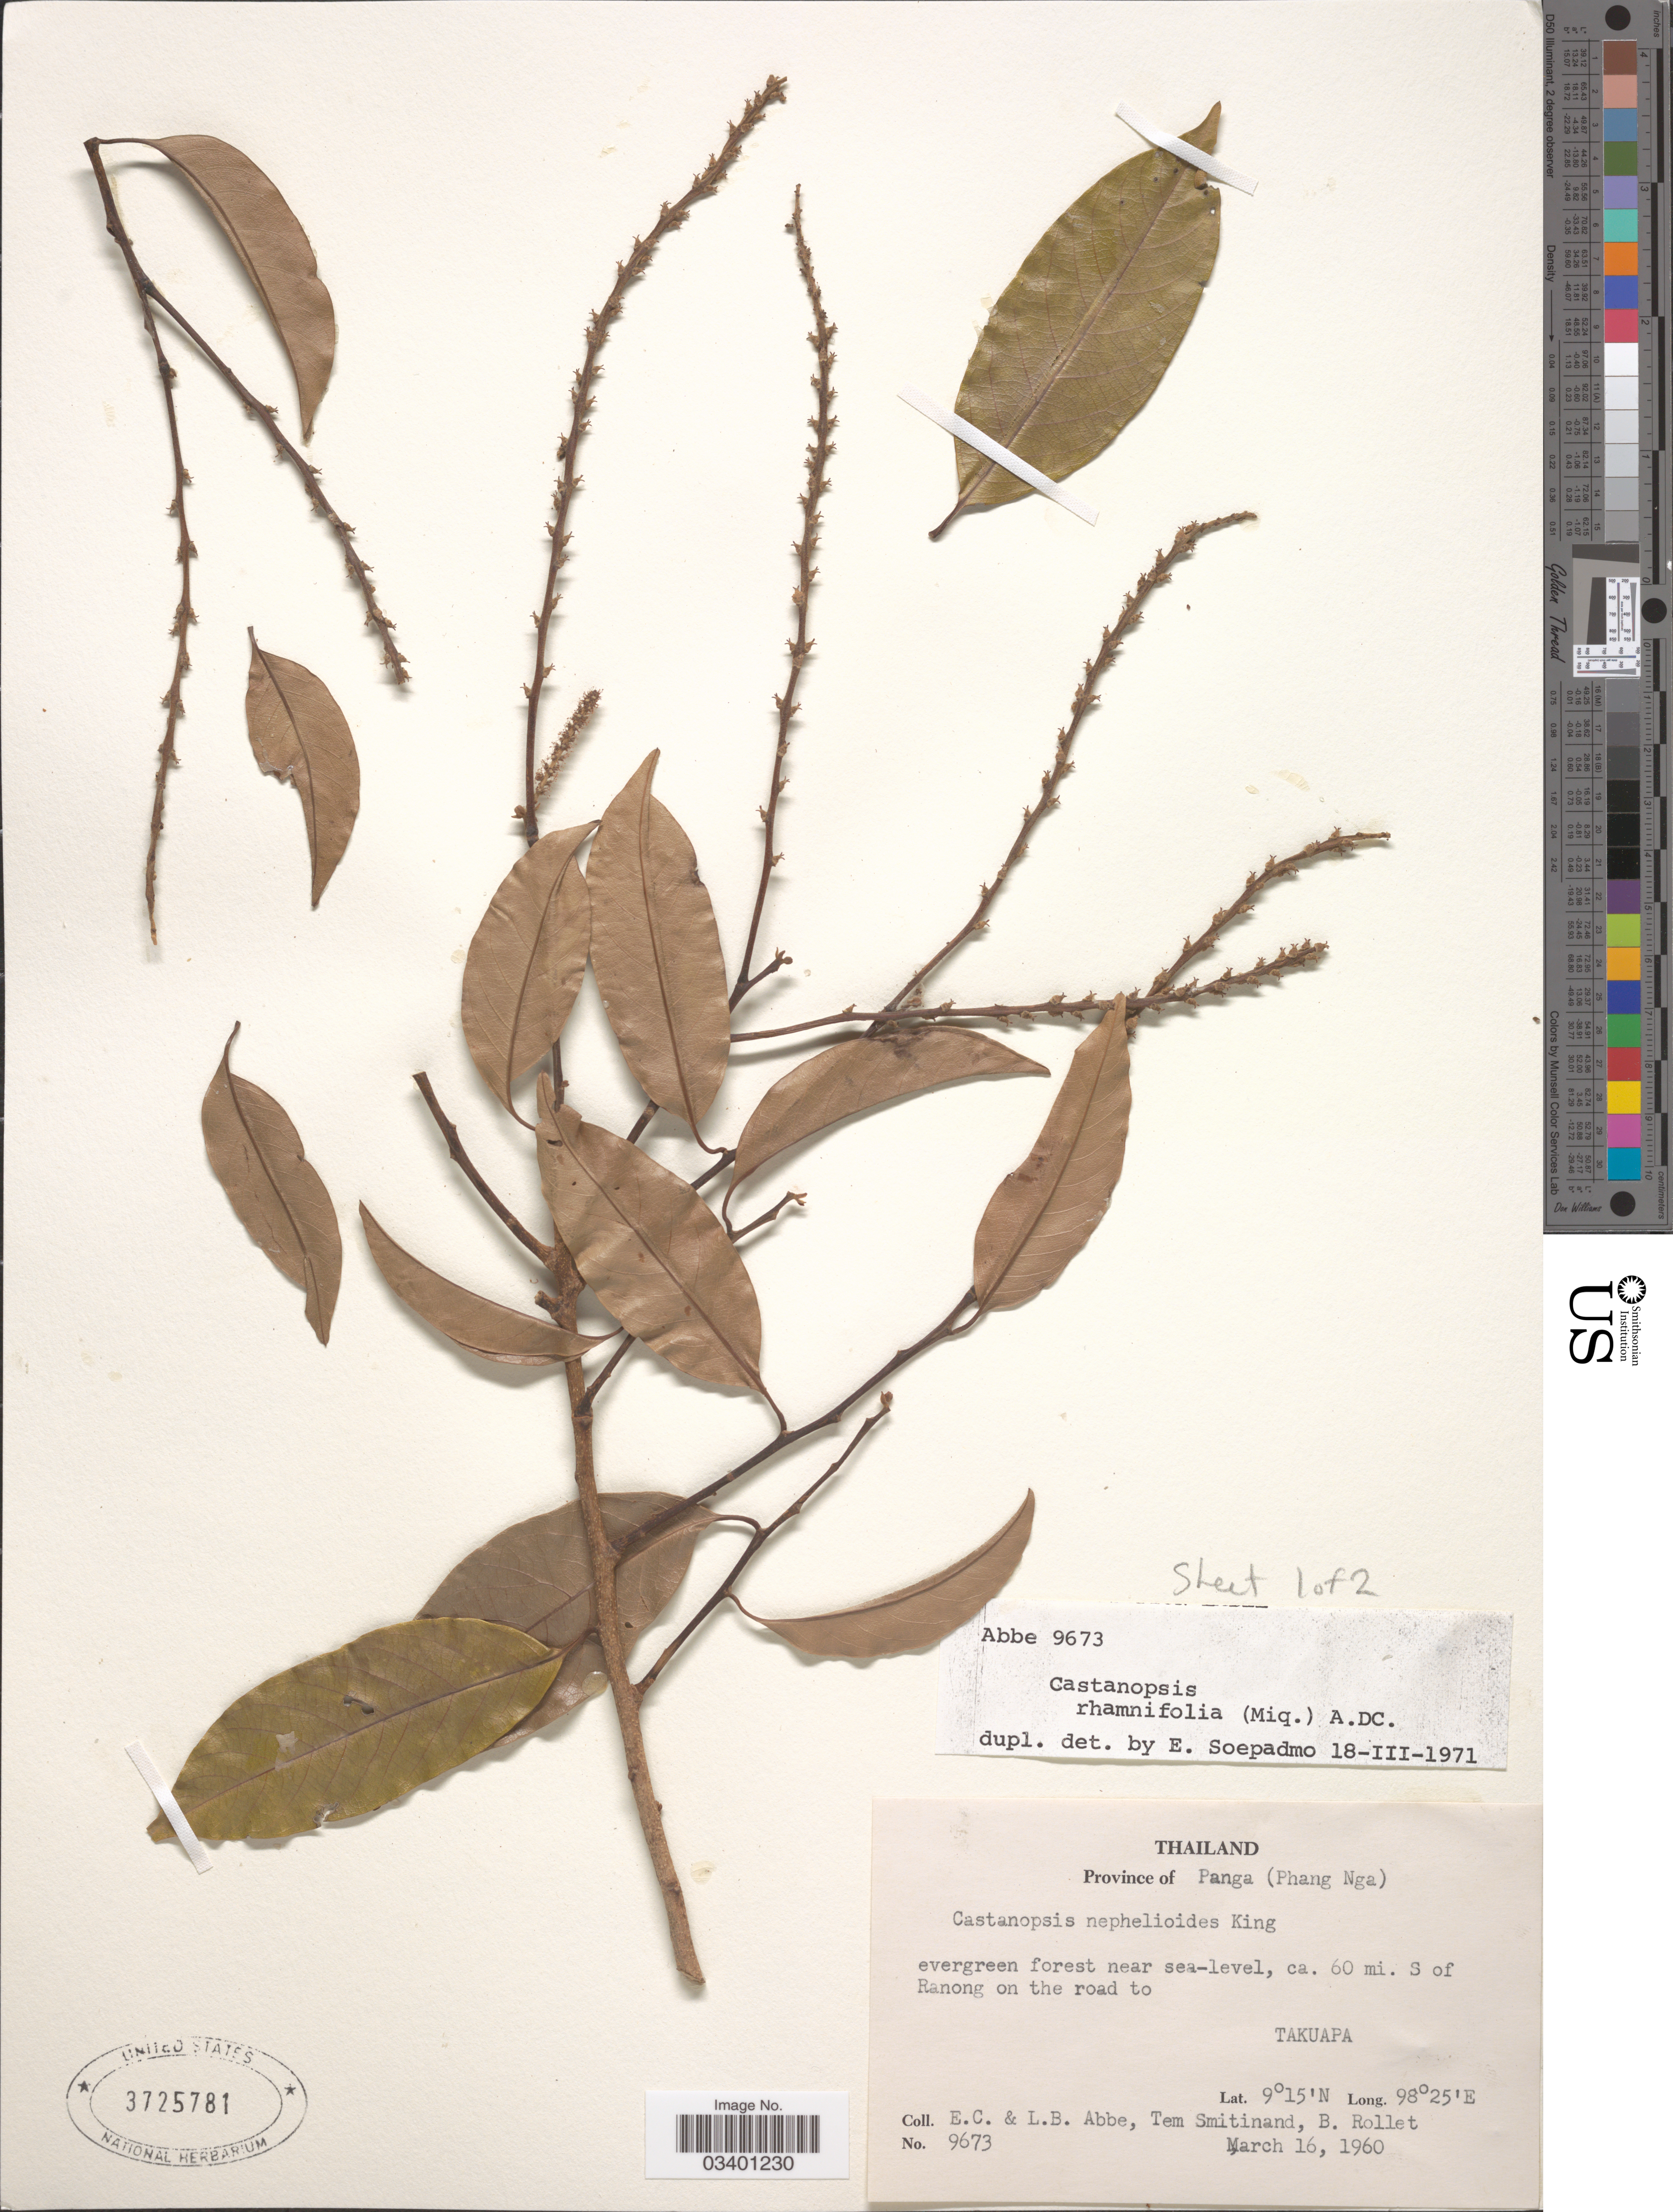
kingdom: Plantae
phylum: Tracheophyta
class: Magnoliopsida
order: Fagales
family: Fagaceae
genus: Castanopsis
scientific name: Castanopsis rhamnifolia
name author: (Miq.) A. DC.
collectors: E. C. Abbe, L. B. Abbe, T. Smitinand & B. Rollet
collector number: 9673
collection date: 1960-03-16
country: Thailand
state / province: Phang Nga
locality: Province of Panga. Evergreen forest near sea-level, ca. 60 mi. S of Ranong on the road to Takuapa.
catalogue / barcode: US 3725781